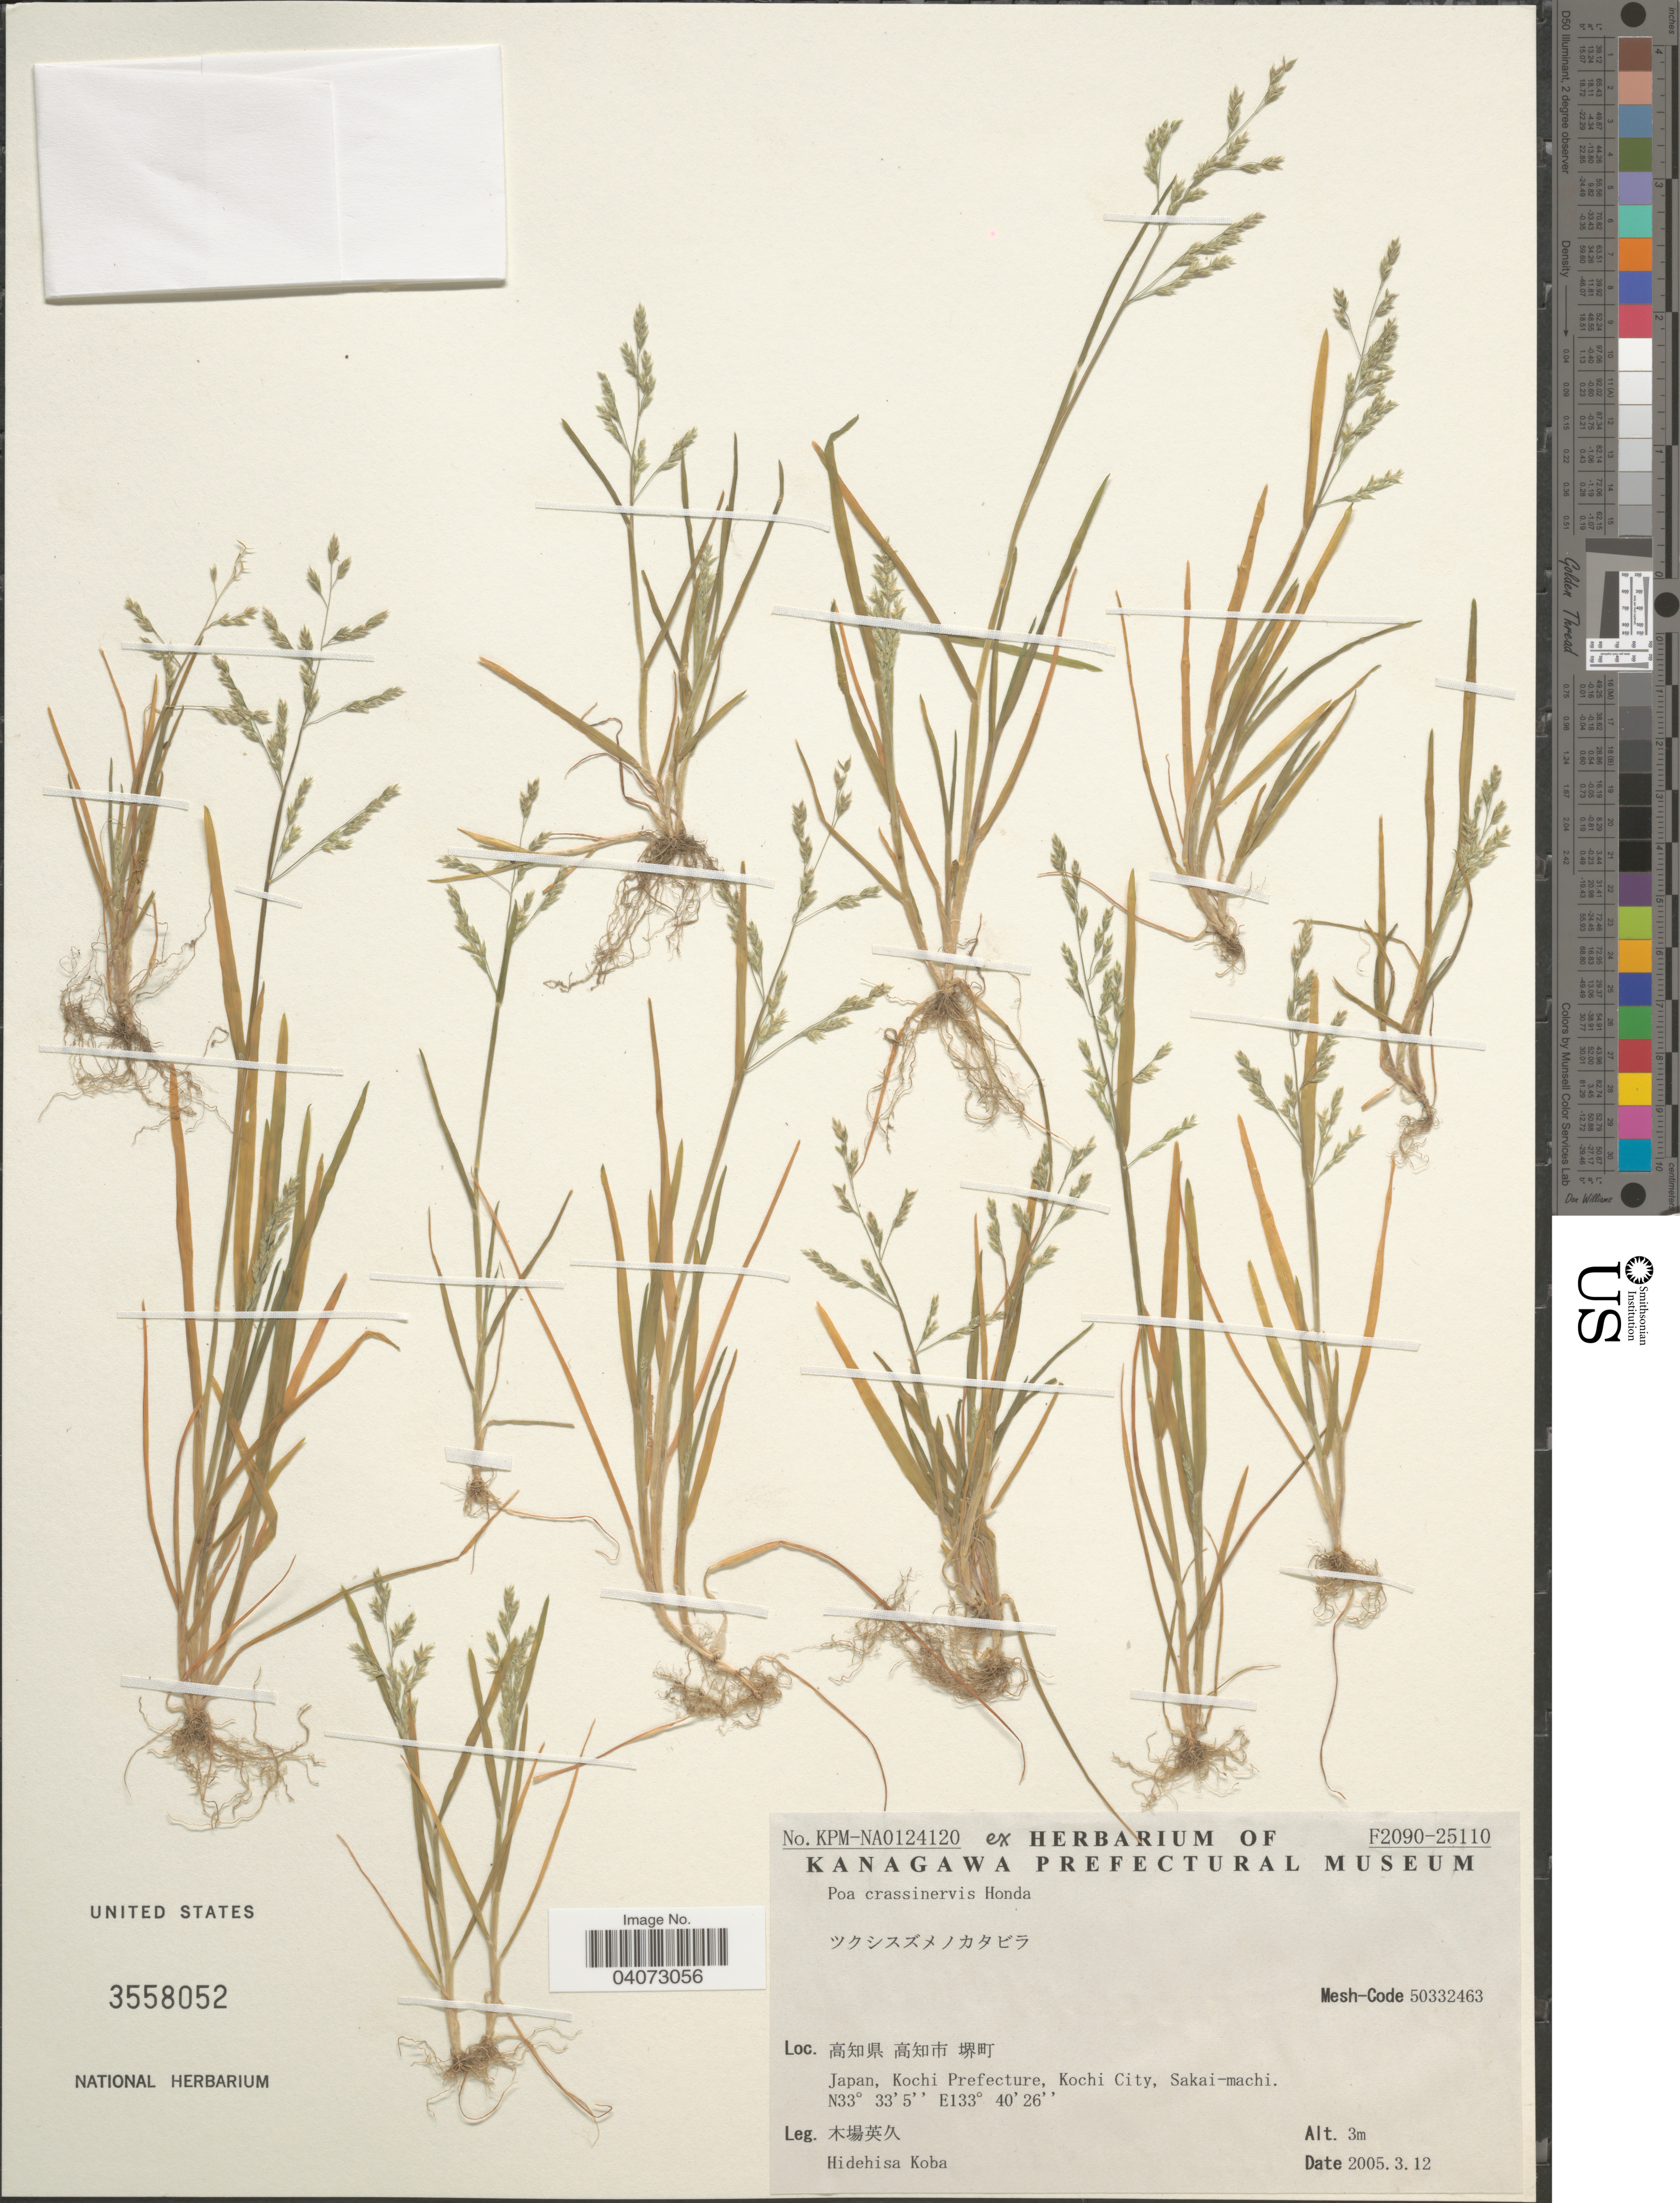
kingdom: Plantae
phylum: Tracheophyta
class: Liliopsida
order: Poales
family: Poaceae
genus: Poa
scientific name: Poa annua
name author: L.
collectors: H. Koba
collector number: KPM-NA0124120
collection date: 2005-03-12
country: Japan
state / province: Koti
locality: Kochi Prefecture, Kochi City, Sakai-machi.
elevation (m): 3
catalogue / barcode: US 3558052